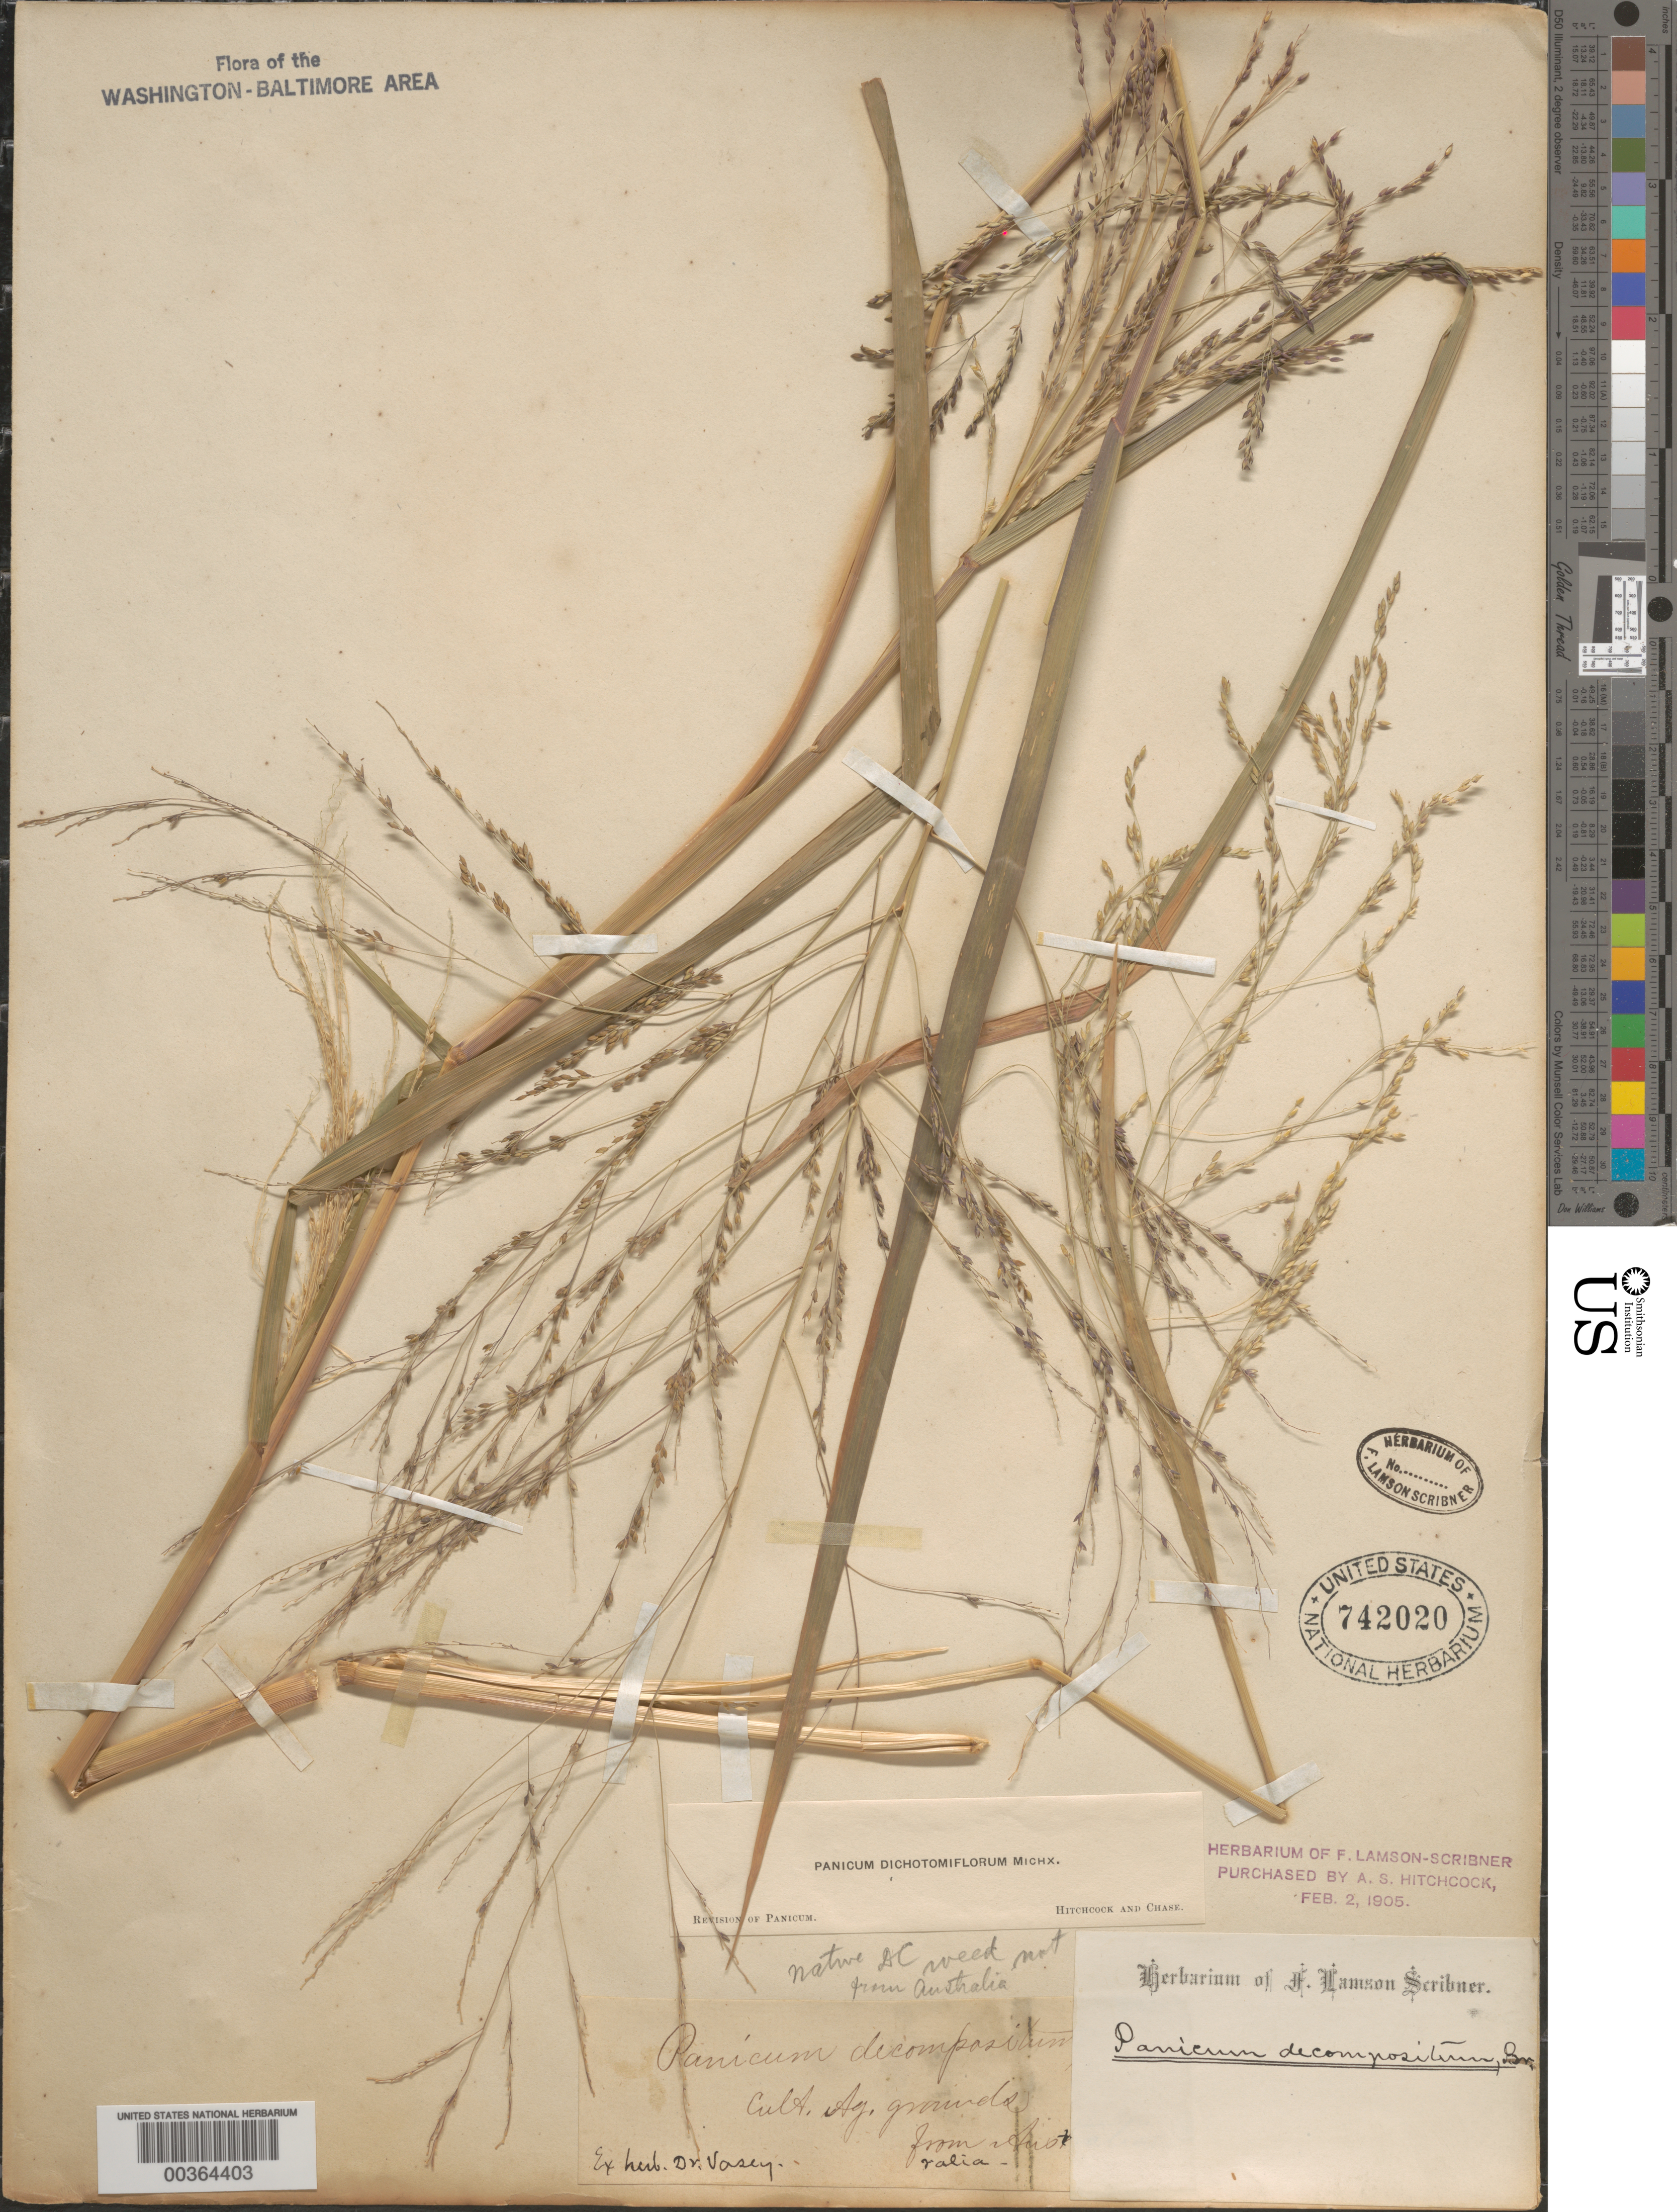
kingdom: Plantae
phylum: Tracheophyta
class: Liliopsida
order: Poales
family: Poaceae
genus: Panicum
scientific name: Panicum dichotomiflorum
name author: Michx.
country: United States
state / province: District of Columbia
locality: Agricultural grounds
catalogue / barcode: US 742020